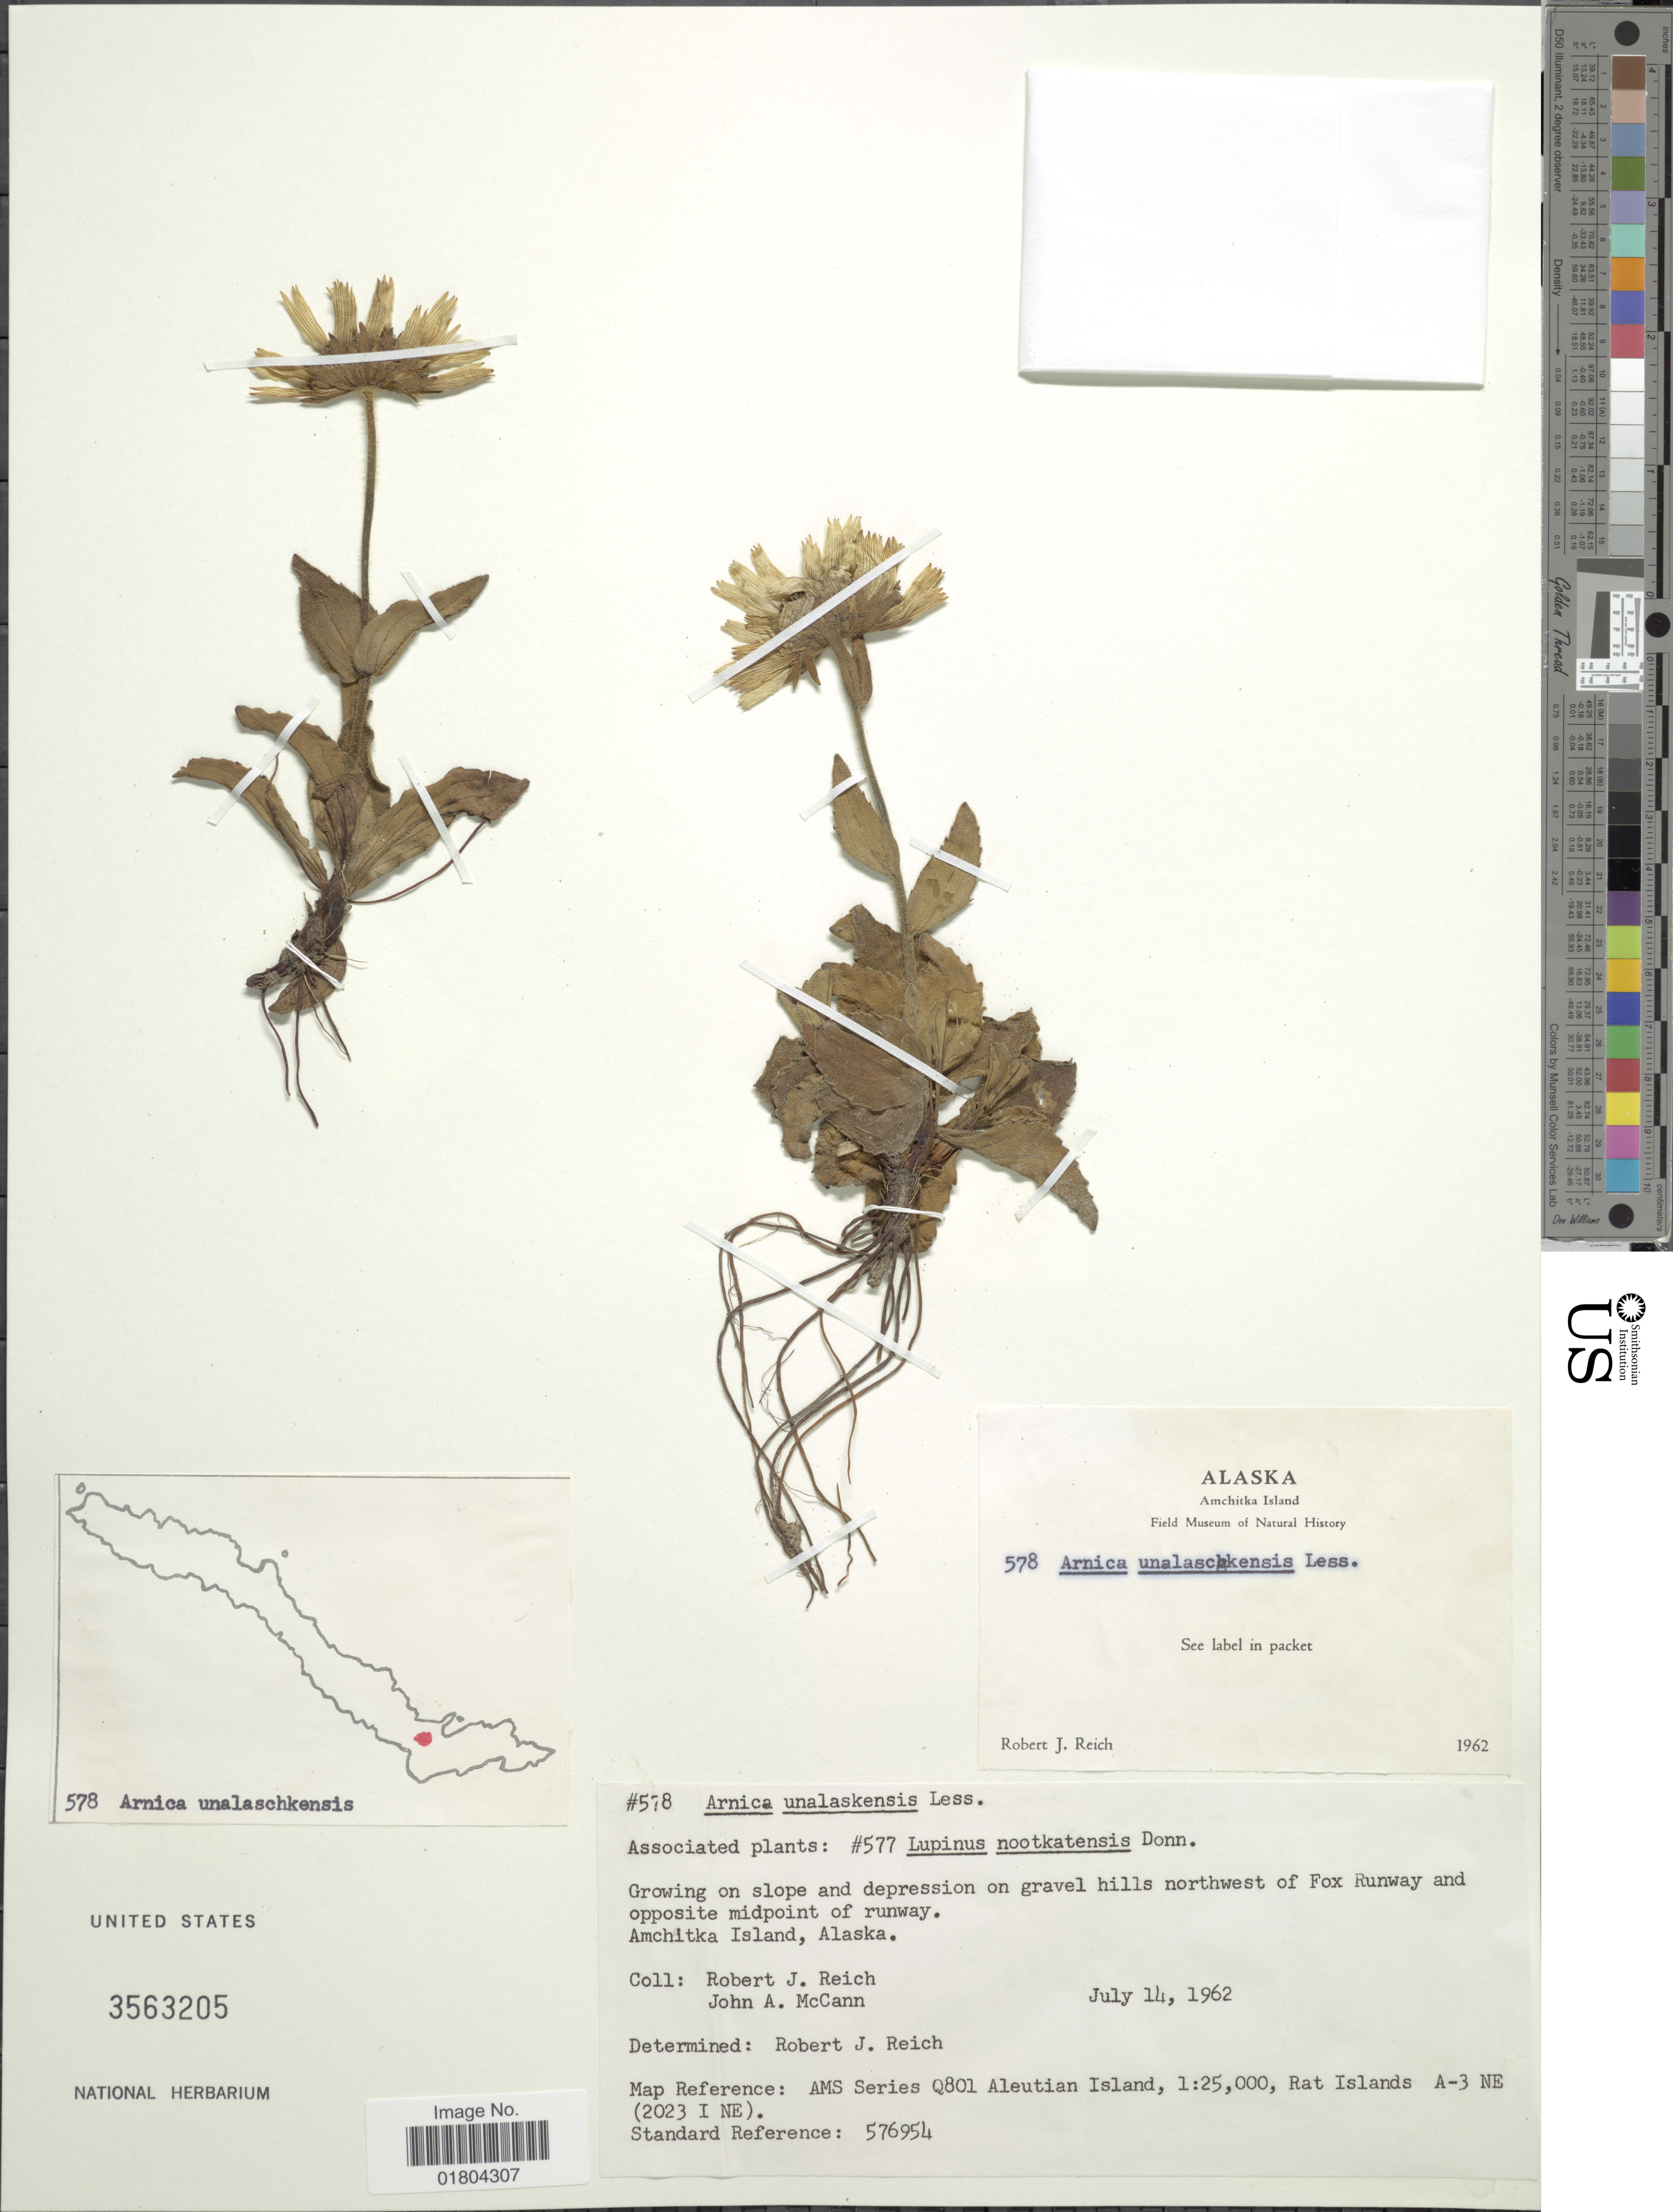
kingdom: Plantae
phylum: Tracheophyta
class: Magnoliopsida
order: Asterales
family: Asteraceae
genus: Arnica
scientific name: Arnica unalashcensis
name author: Less.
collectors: R. Reich & J. A. McCann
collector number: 578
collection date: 1962-07-14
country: United States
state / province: Alaska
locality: Growing on slope and depression on gravel hills northwest of Fox Runway and opposite midpoint of runway. Amchitka Island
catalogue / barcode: US 3563205